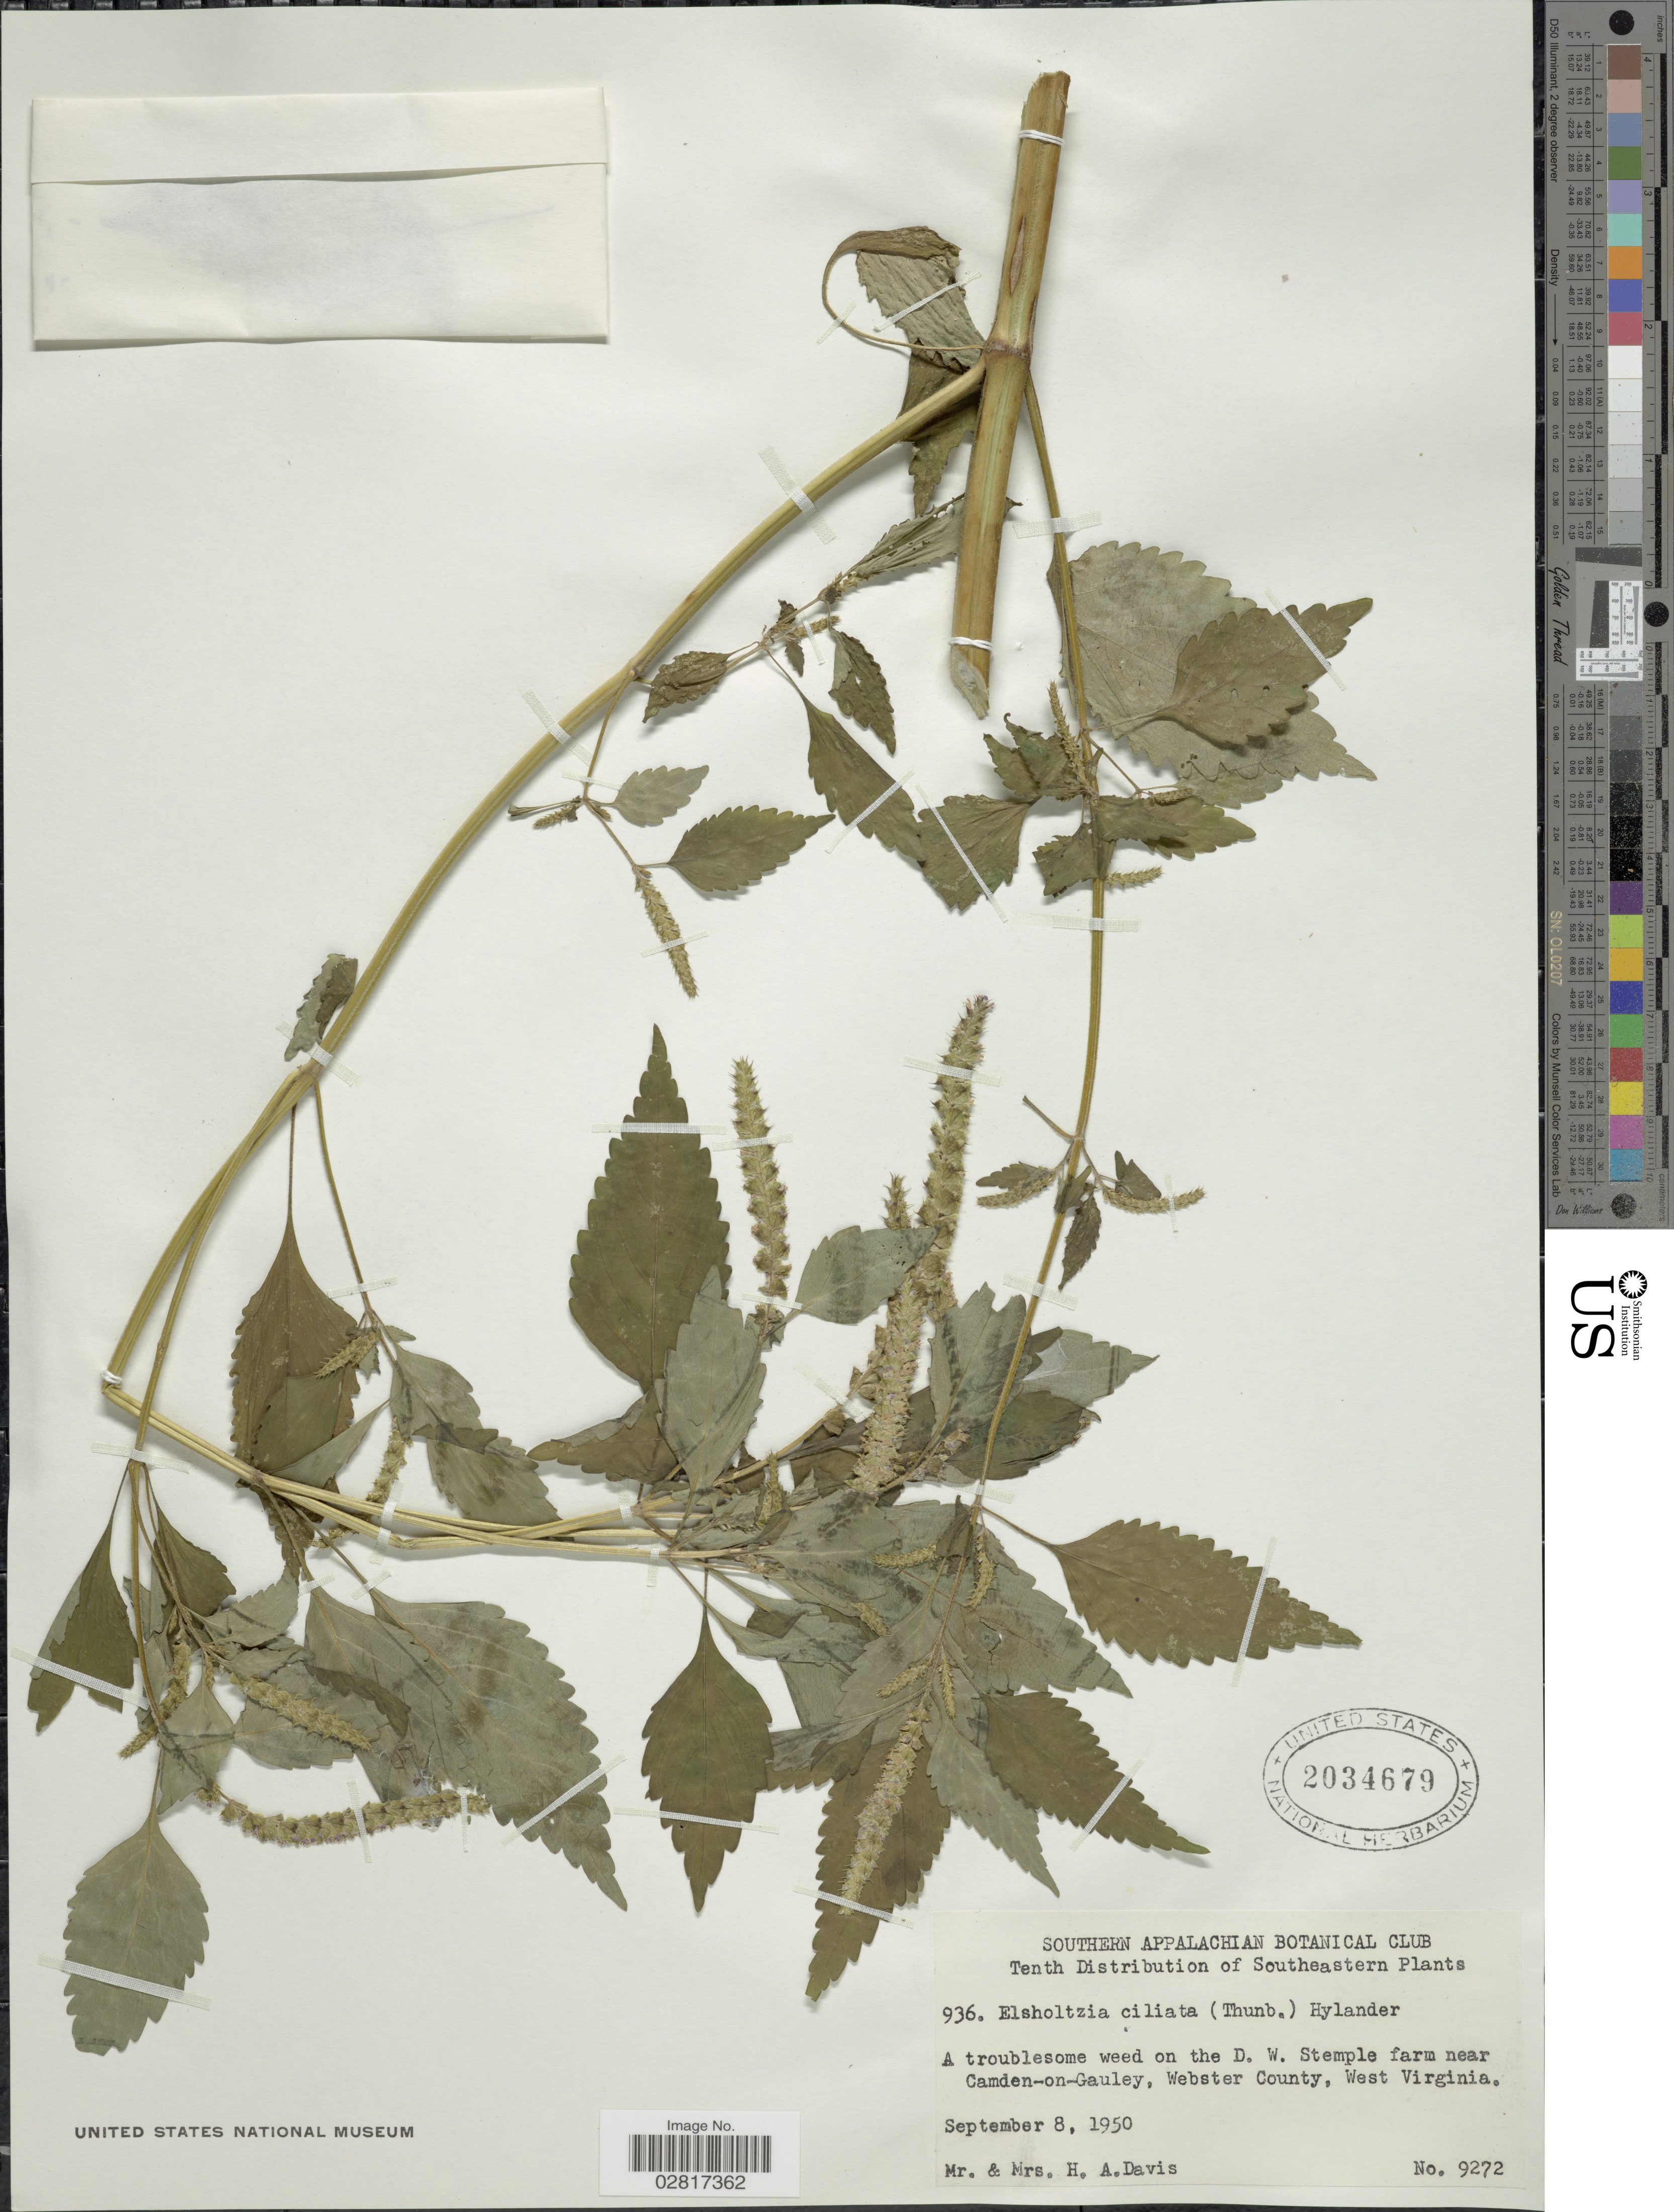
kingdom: Plantae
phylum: Tracheophyta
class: Magnoliopsida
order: Lamiales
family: Lamiaceae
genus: Elsholtzia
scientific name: Elsholtzia ciliata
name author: (Thunb.) Hyl.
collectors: H. Davis & H. Davis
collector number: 9272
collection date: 1950-09-08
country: United States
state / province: West Virginia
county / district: Webster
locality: Southern Appalachian, on the D.W. Stemple farm near Camden-on-Gauley, Webster County.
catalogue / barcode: US 2034679